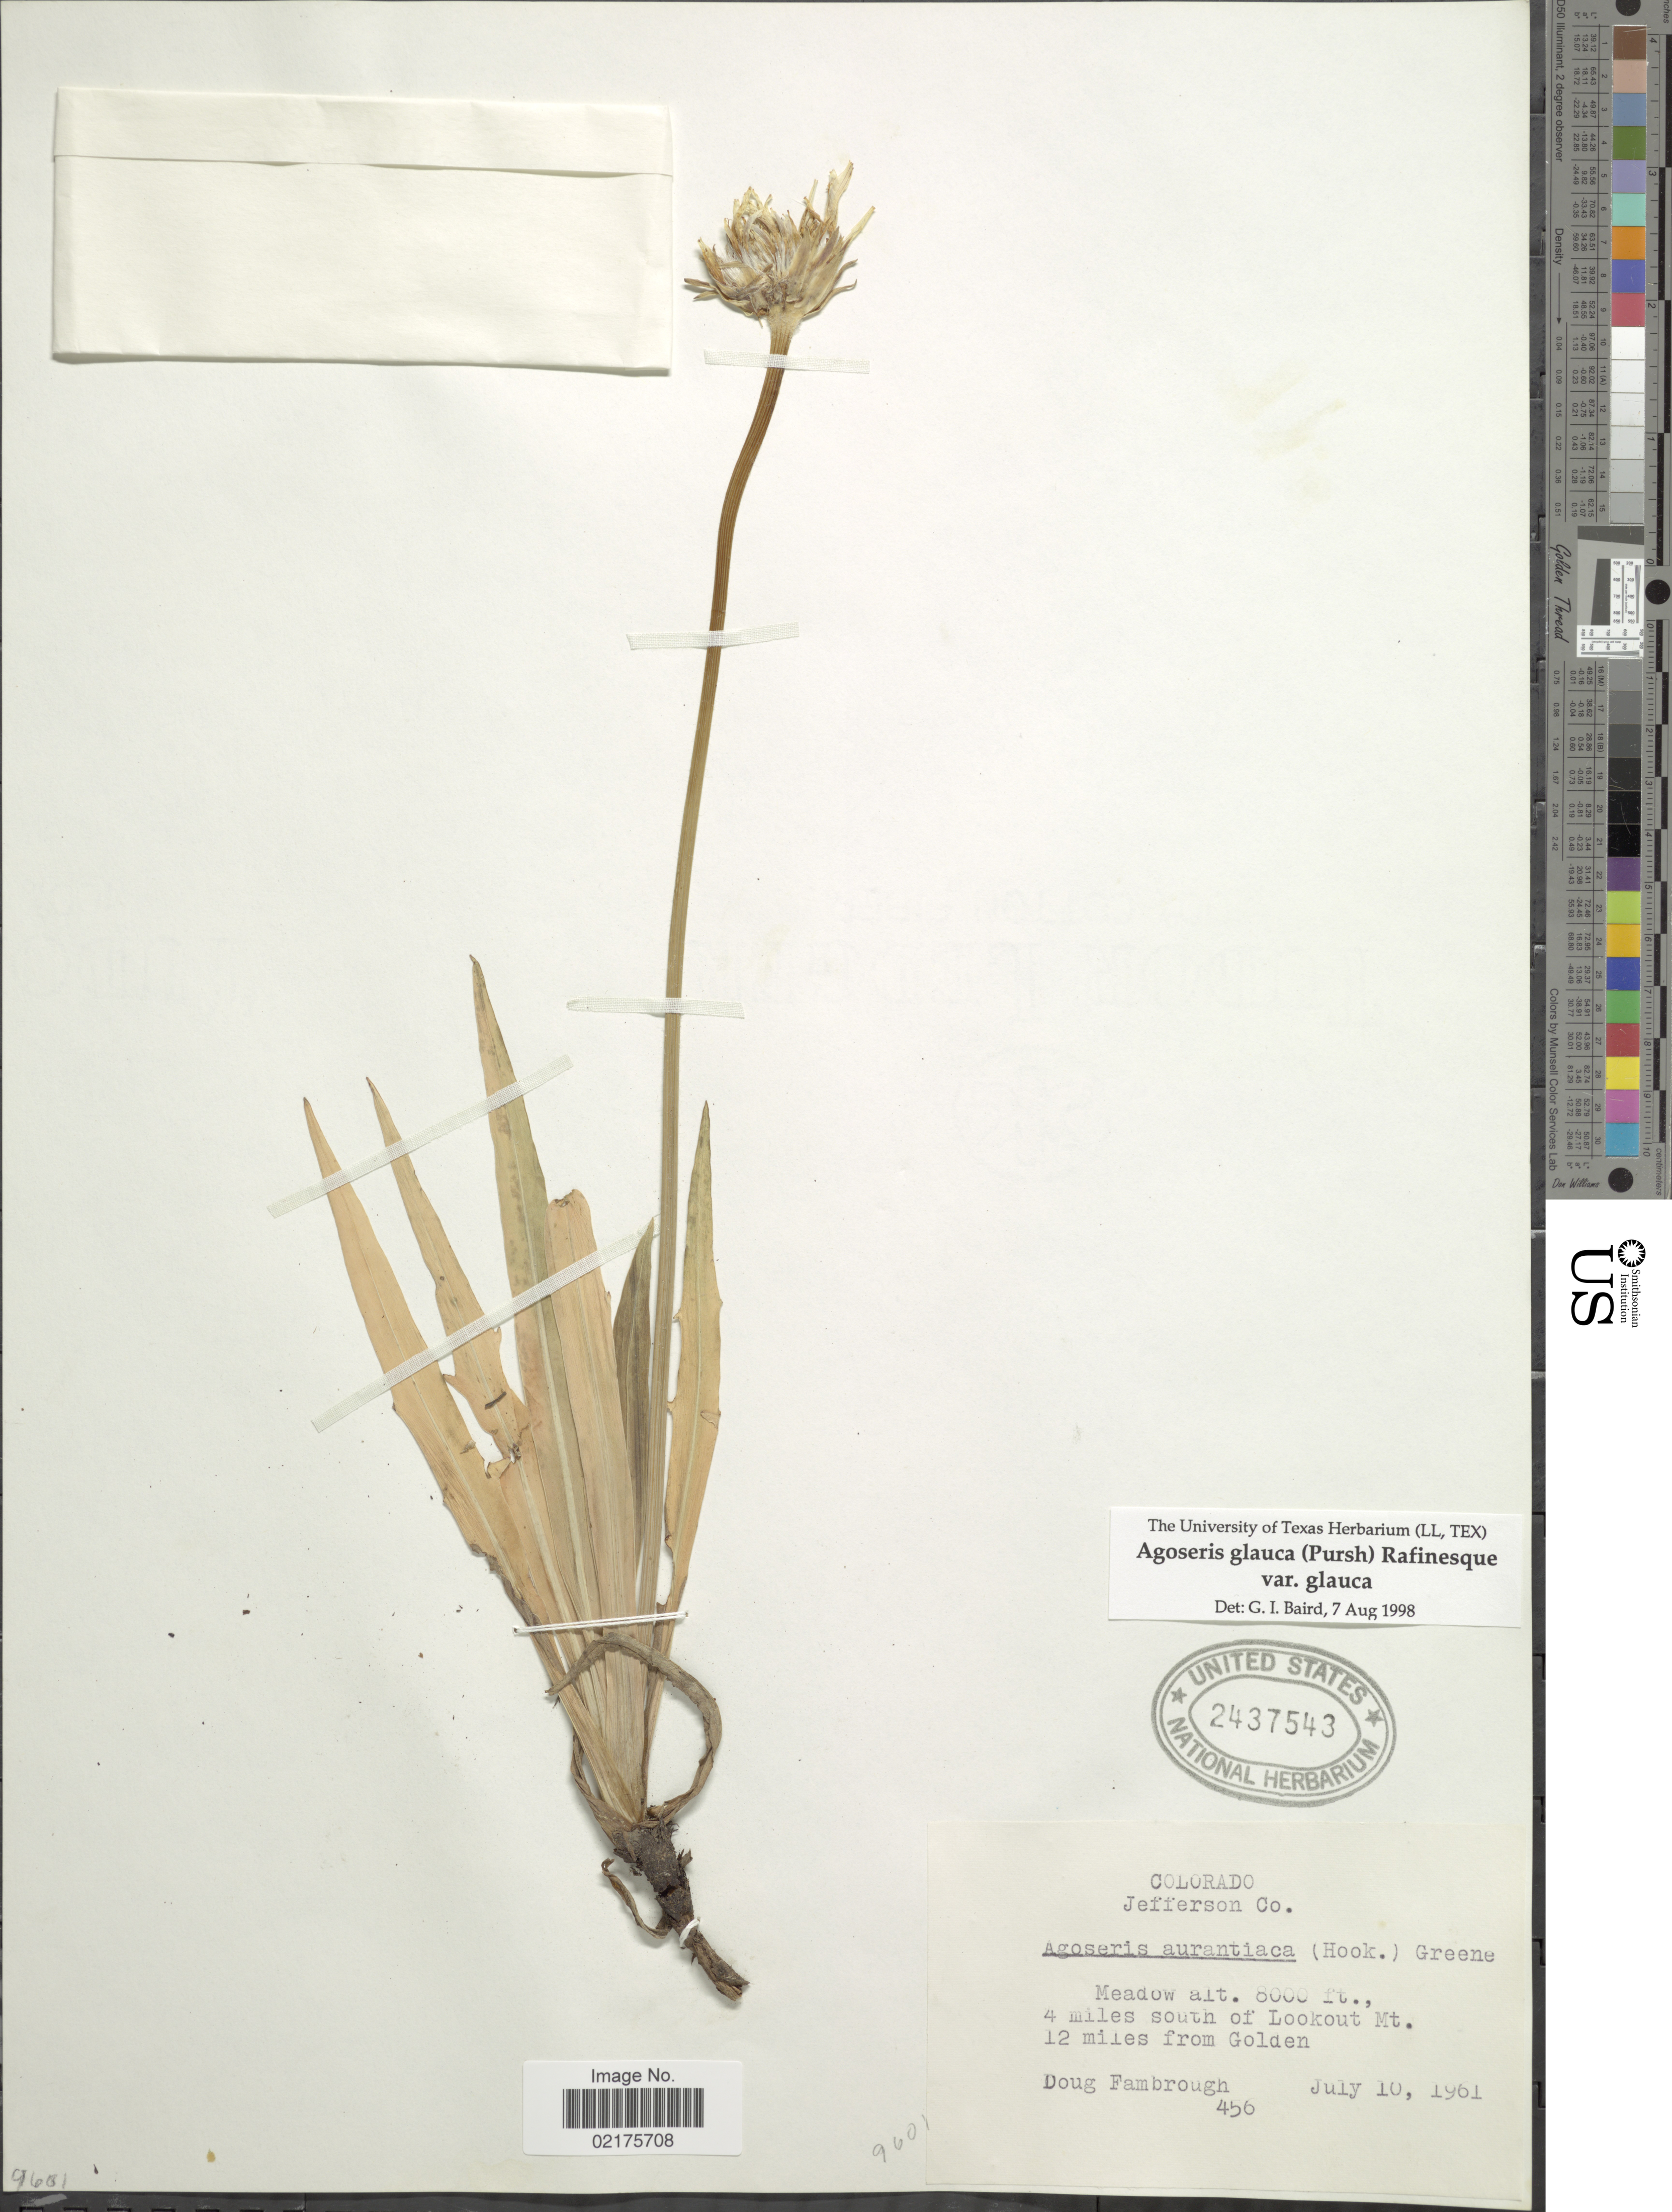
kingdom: Plantae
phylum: Tracheophyta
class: Magnoliopsida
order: Asterales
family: Asteraceae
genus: Agoseris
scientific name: Agoseris glauca var. glauca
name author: (Pursh) Raf.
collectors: D. Fambrough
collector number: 456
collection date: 1961-07-10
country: United States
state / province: Colorado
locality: Jefferson Co., 4 miles south of Lookout Mt., 12 miles from Golden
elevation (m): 2438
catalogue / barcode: US 2437543